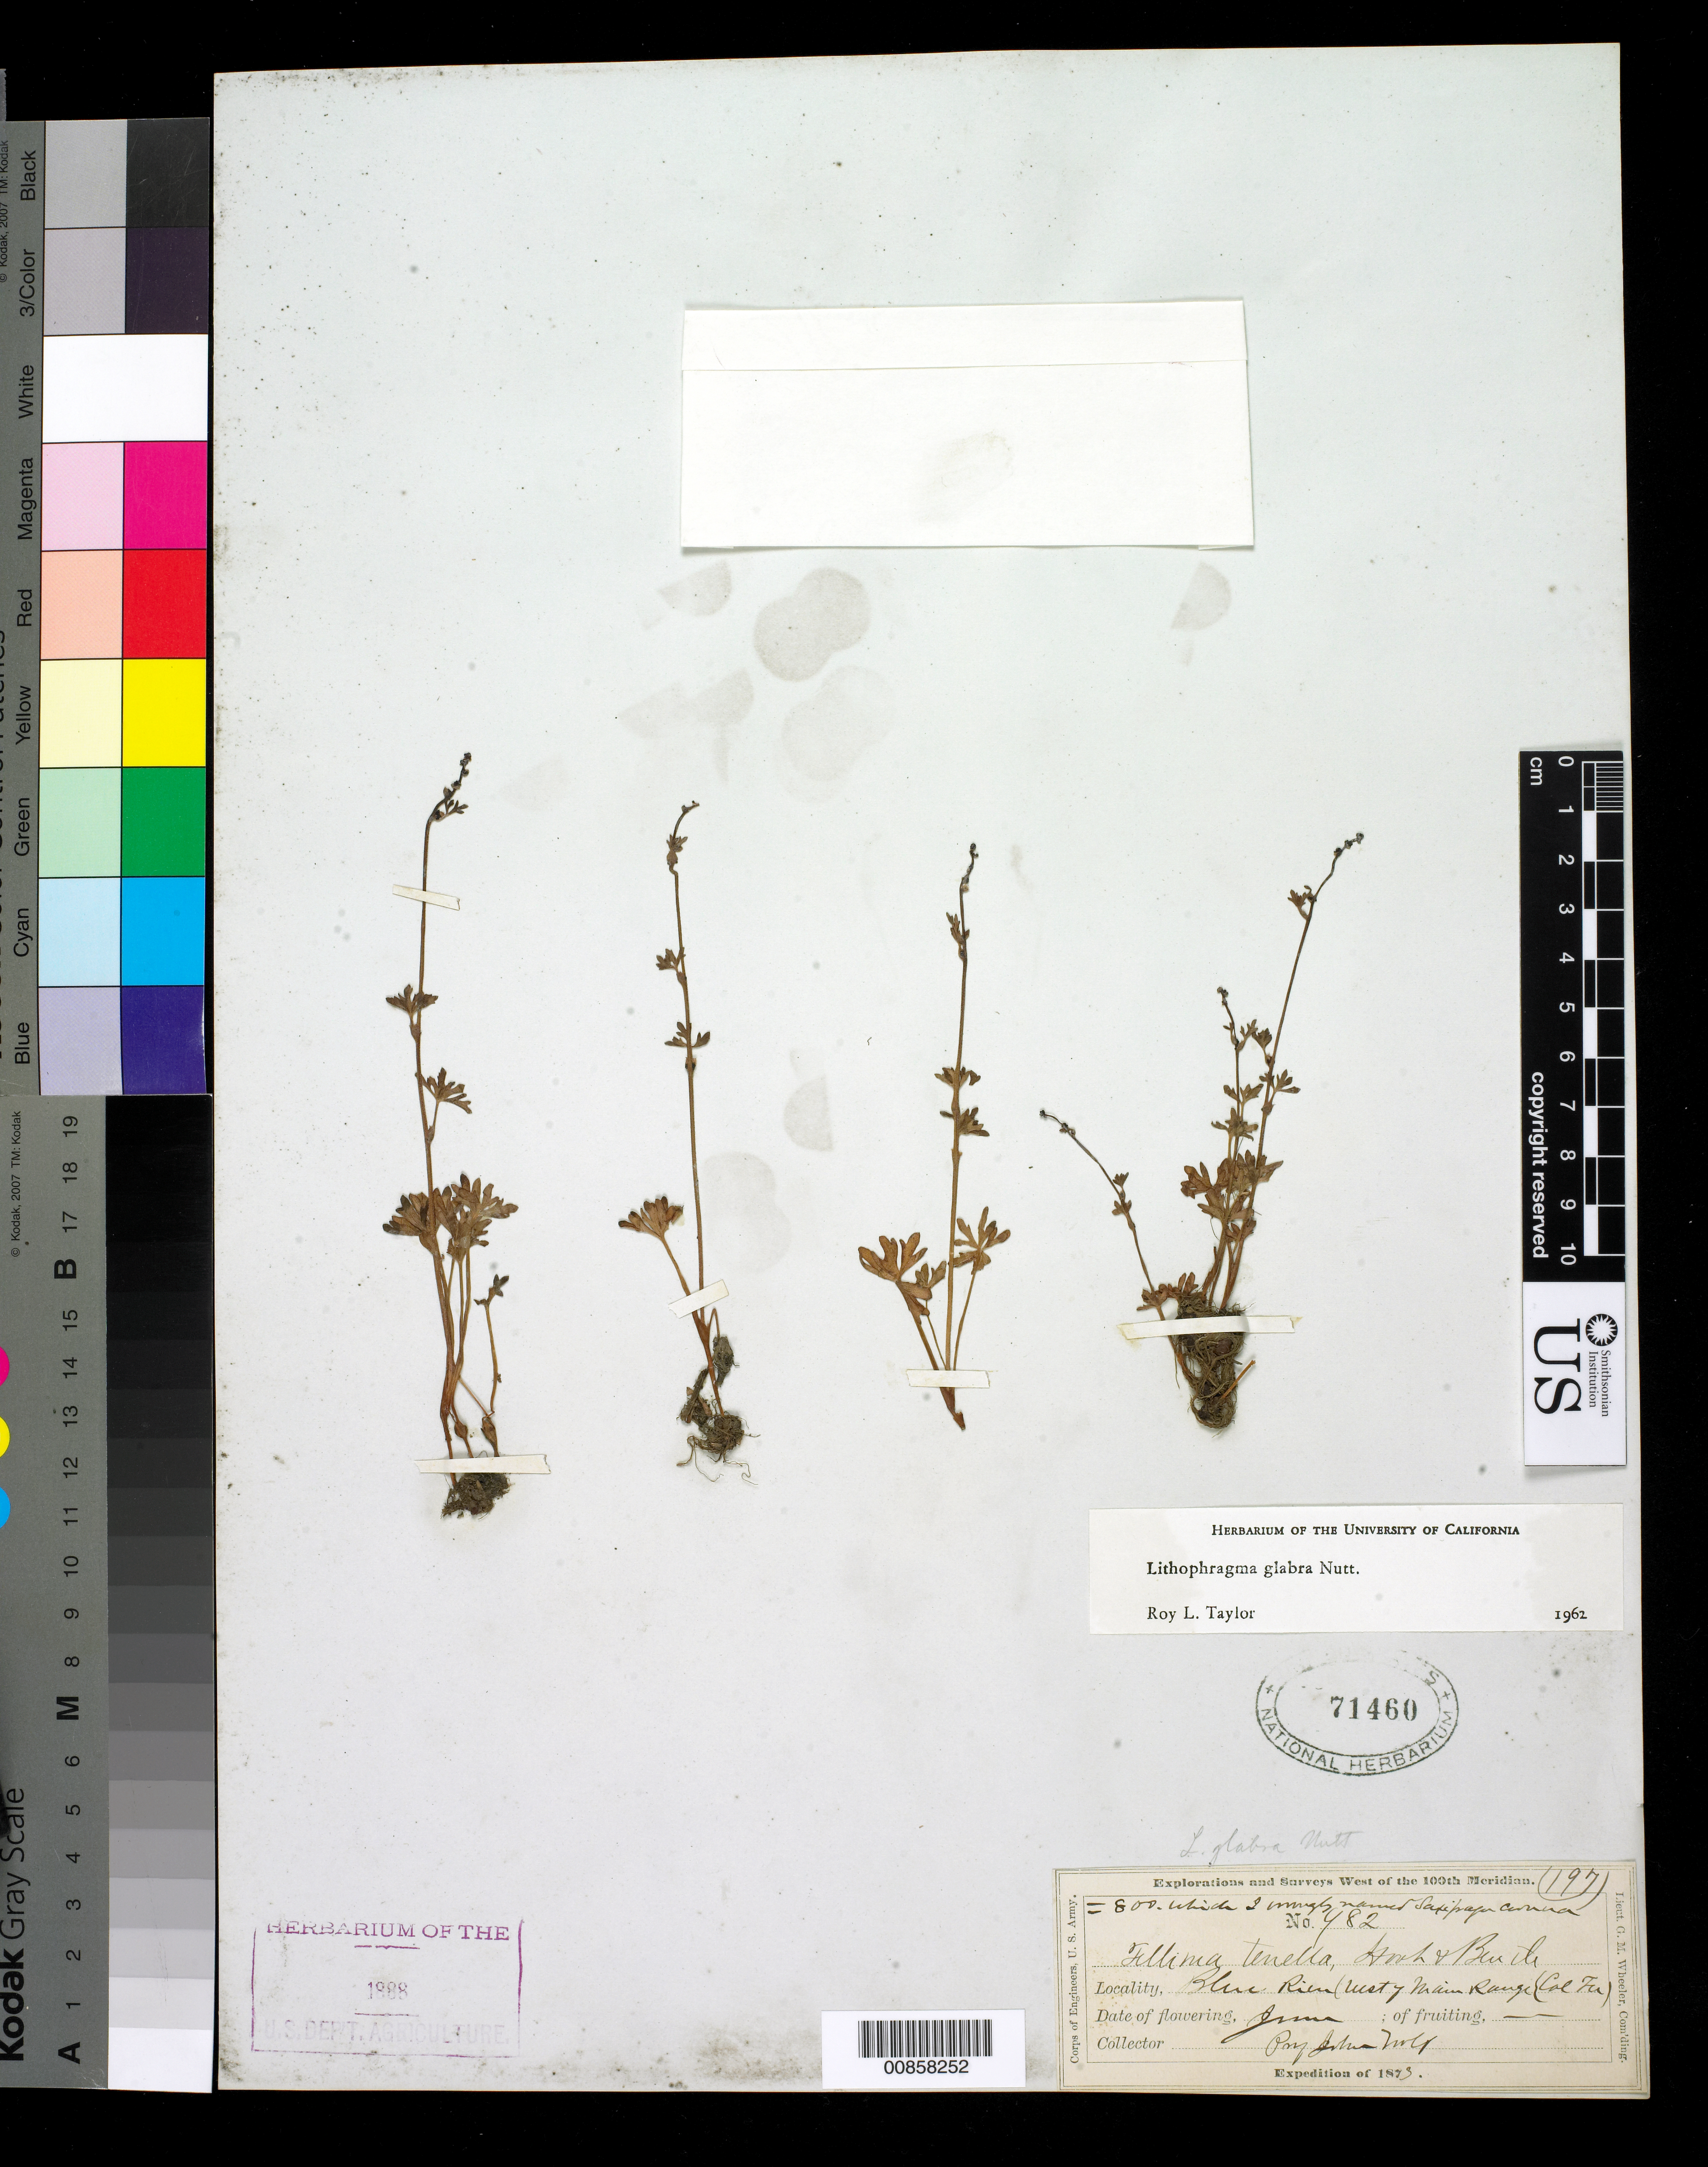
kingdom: Plantae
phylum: Tracheophyta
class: Magnoliopsida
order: Saxifragales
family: Saxifragaceae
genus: Lithophragma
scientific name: Lithophragma glabrum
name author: Nutt.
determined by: Taylor, R. L.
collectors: J. Wolf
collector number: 982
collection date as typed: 1873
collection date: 1873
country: United States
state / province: Colorado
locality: Blue River, Col Terr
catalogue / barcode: US 71460